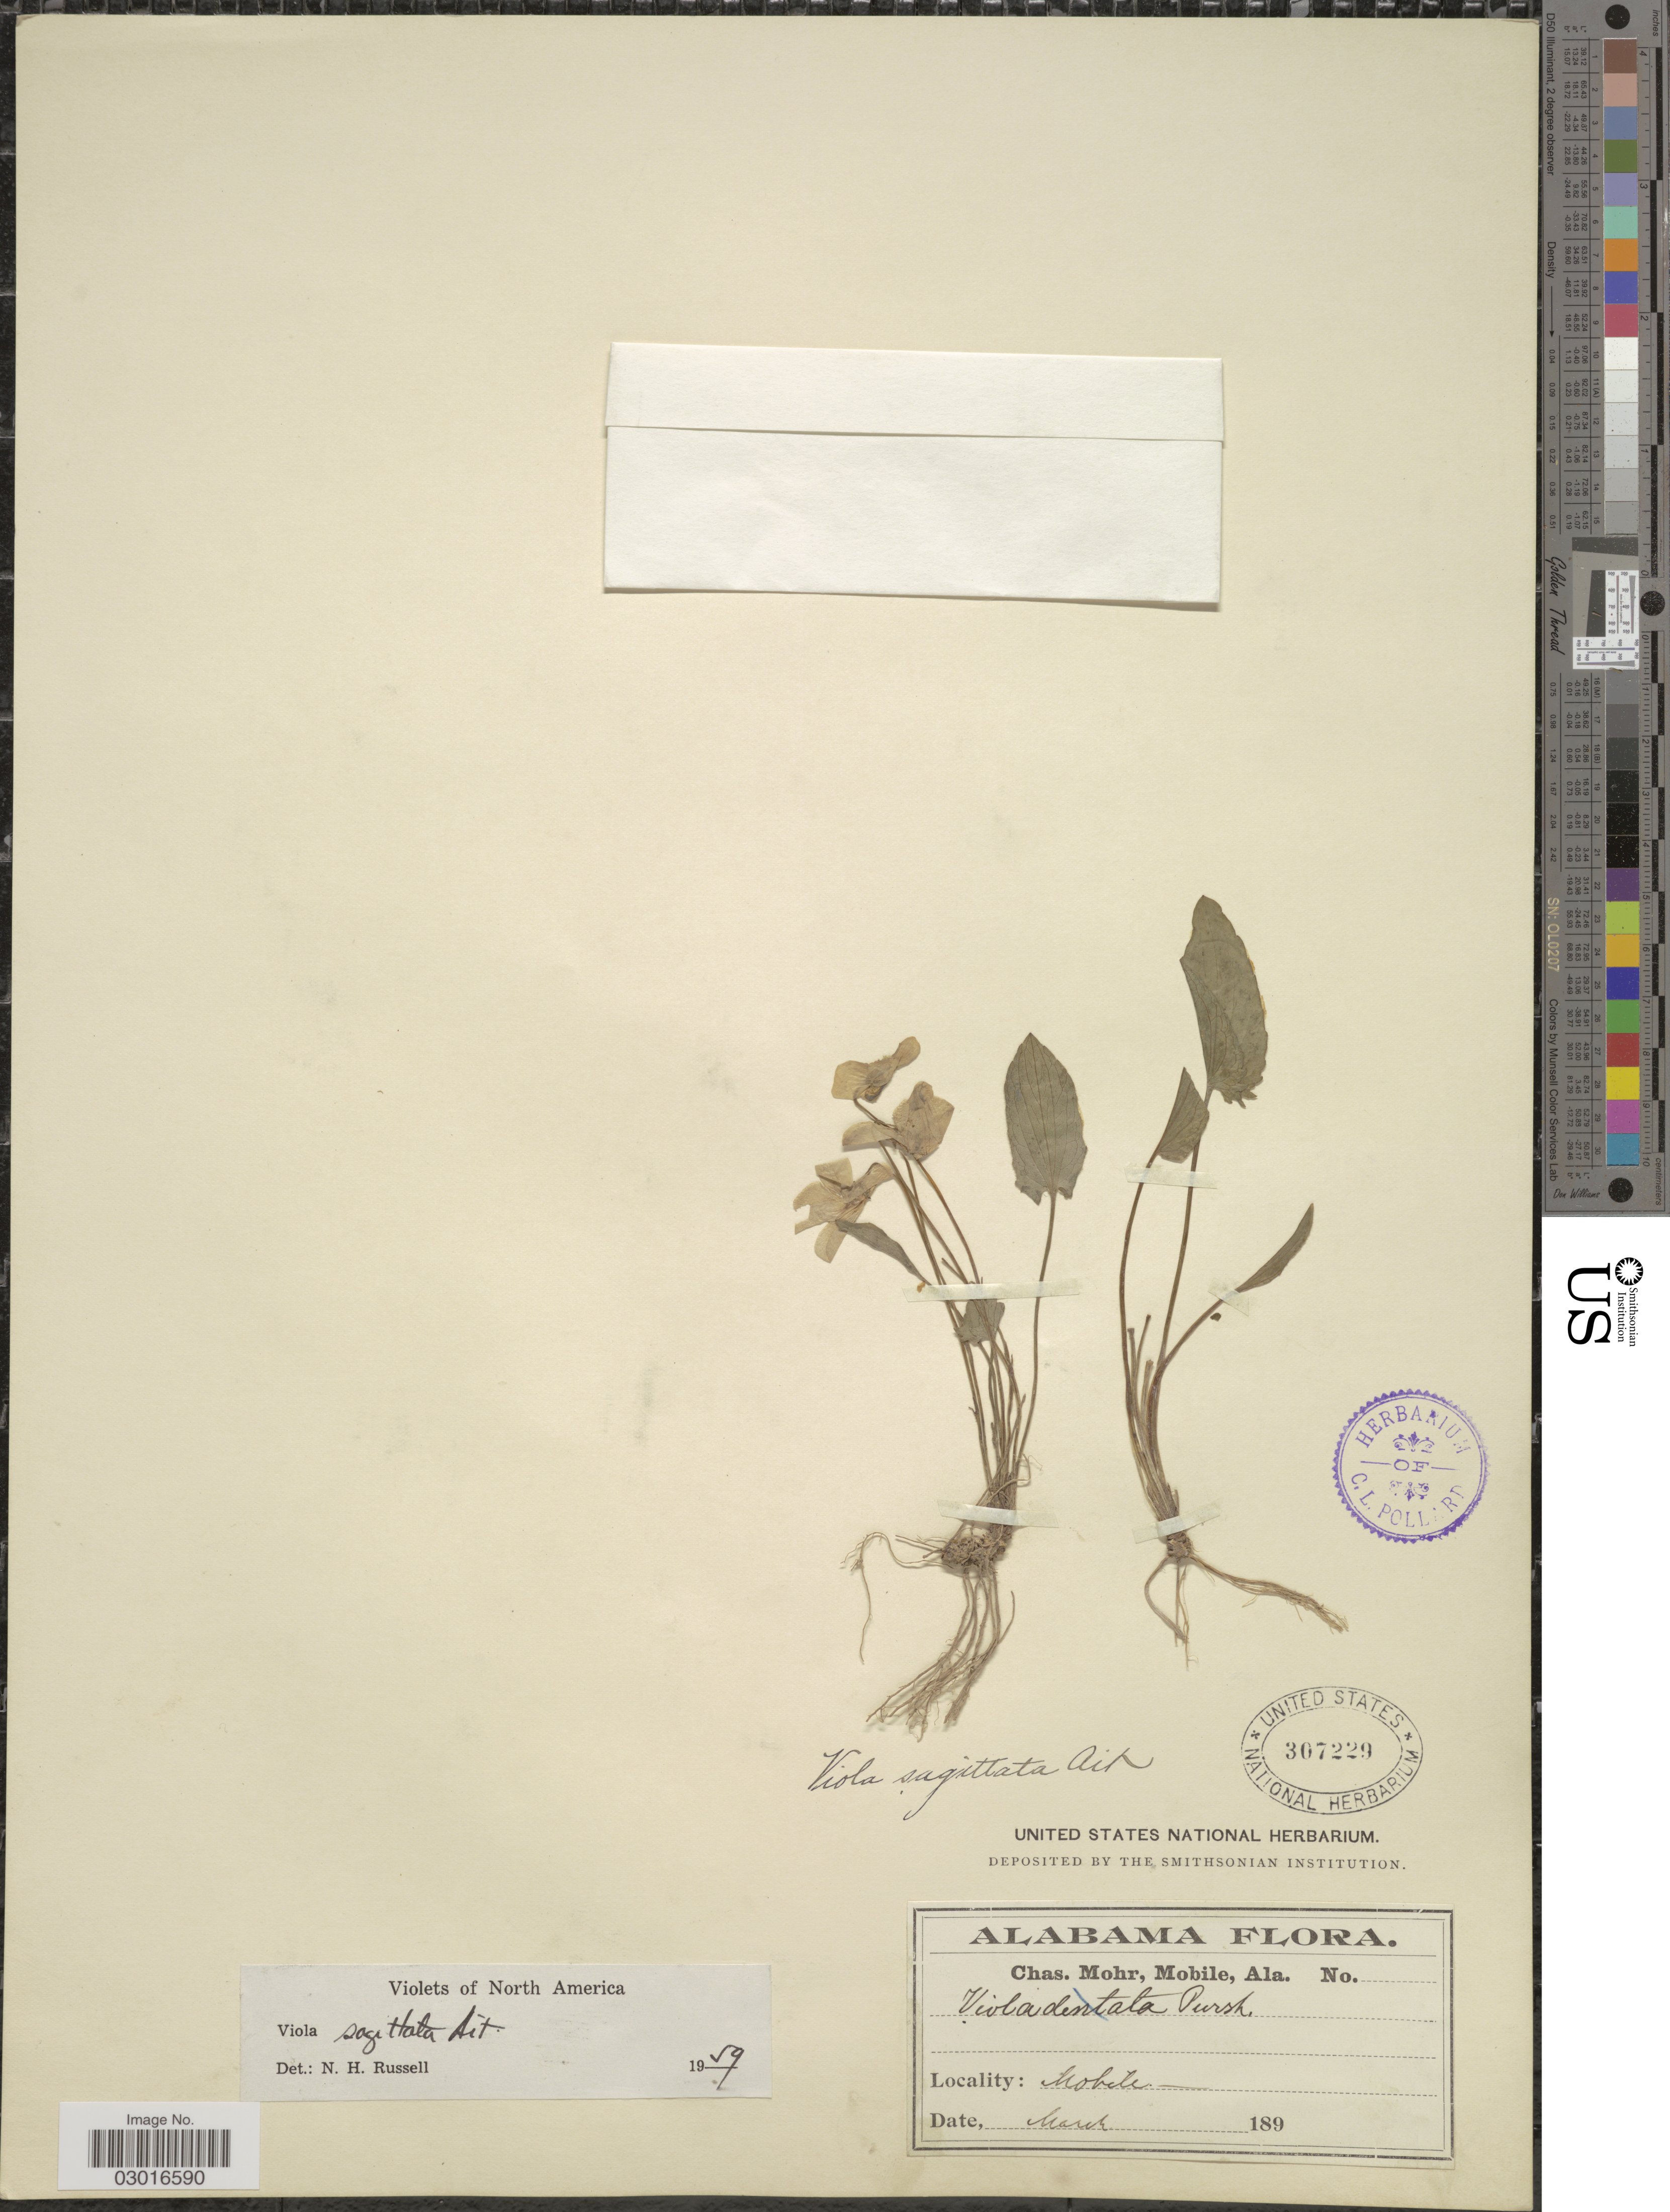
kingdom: Plantae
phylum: Tracheophyta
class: Magnoliopsida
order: Malpighiales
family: Violaceae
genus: Viola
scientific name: Viola sagittata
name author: Aiton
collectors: C. T. Mohr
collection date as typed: March 189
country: United States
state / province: Alabama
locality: Mobile.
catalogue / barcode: US 307229